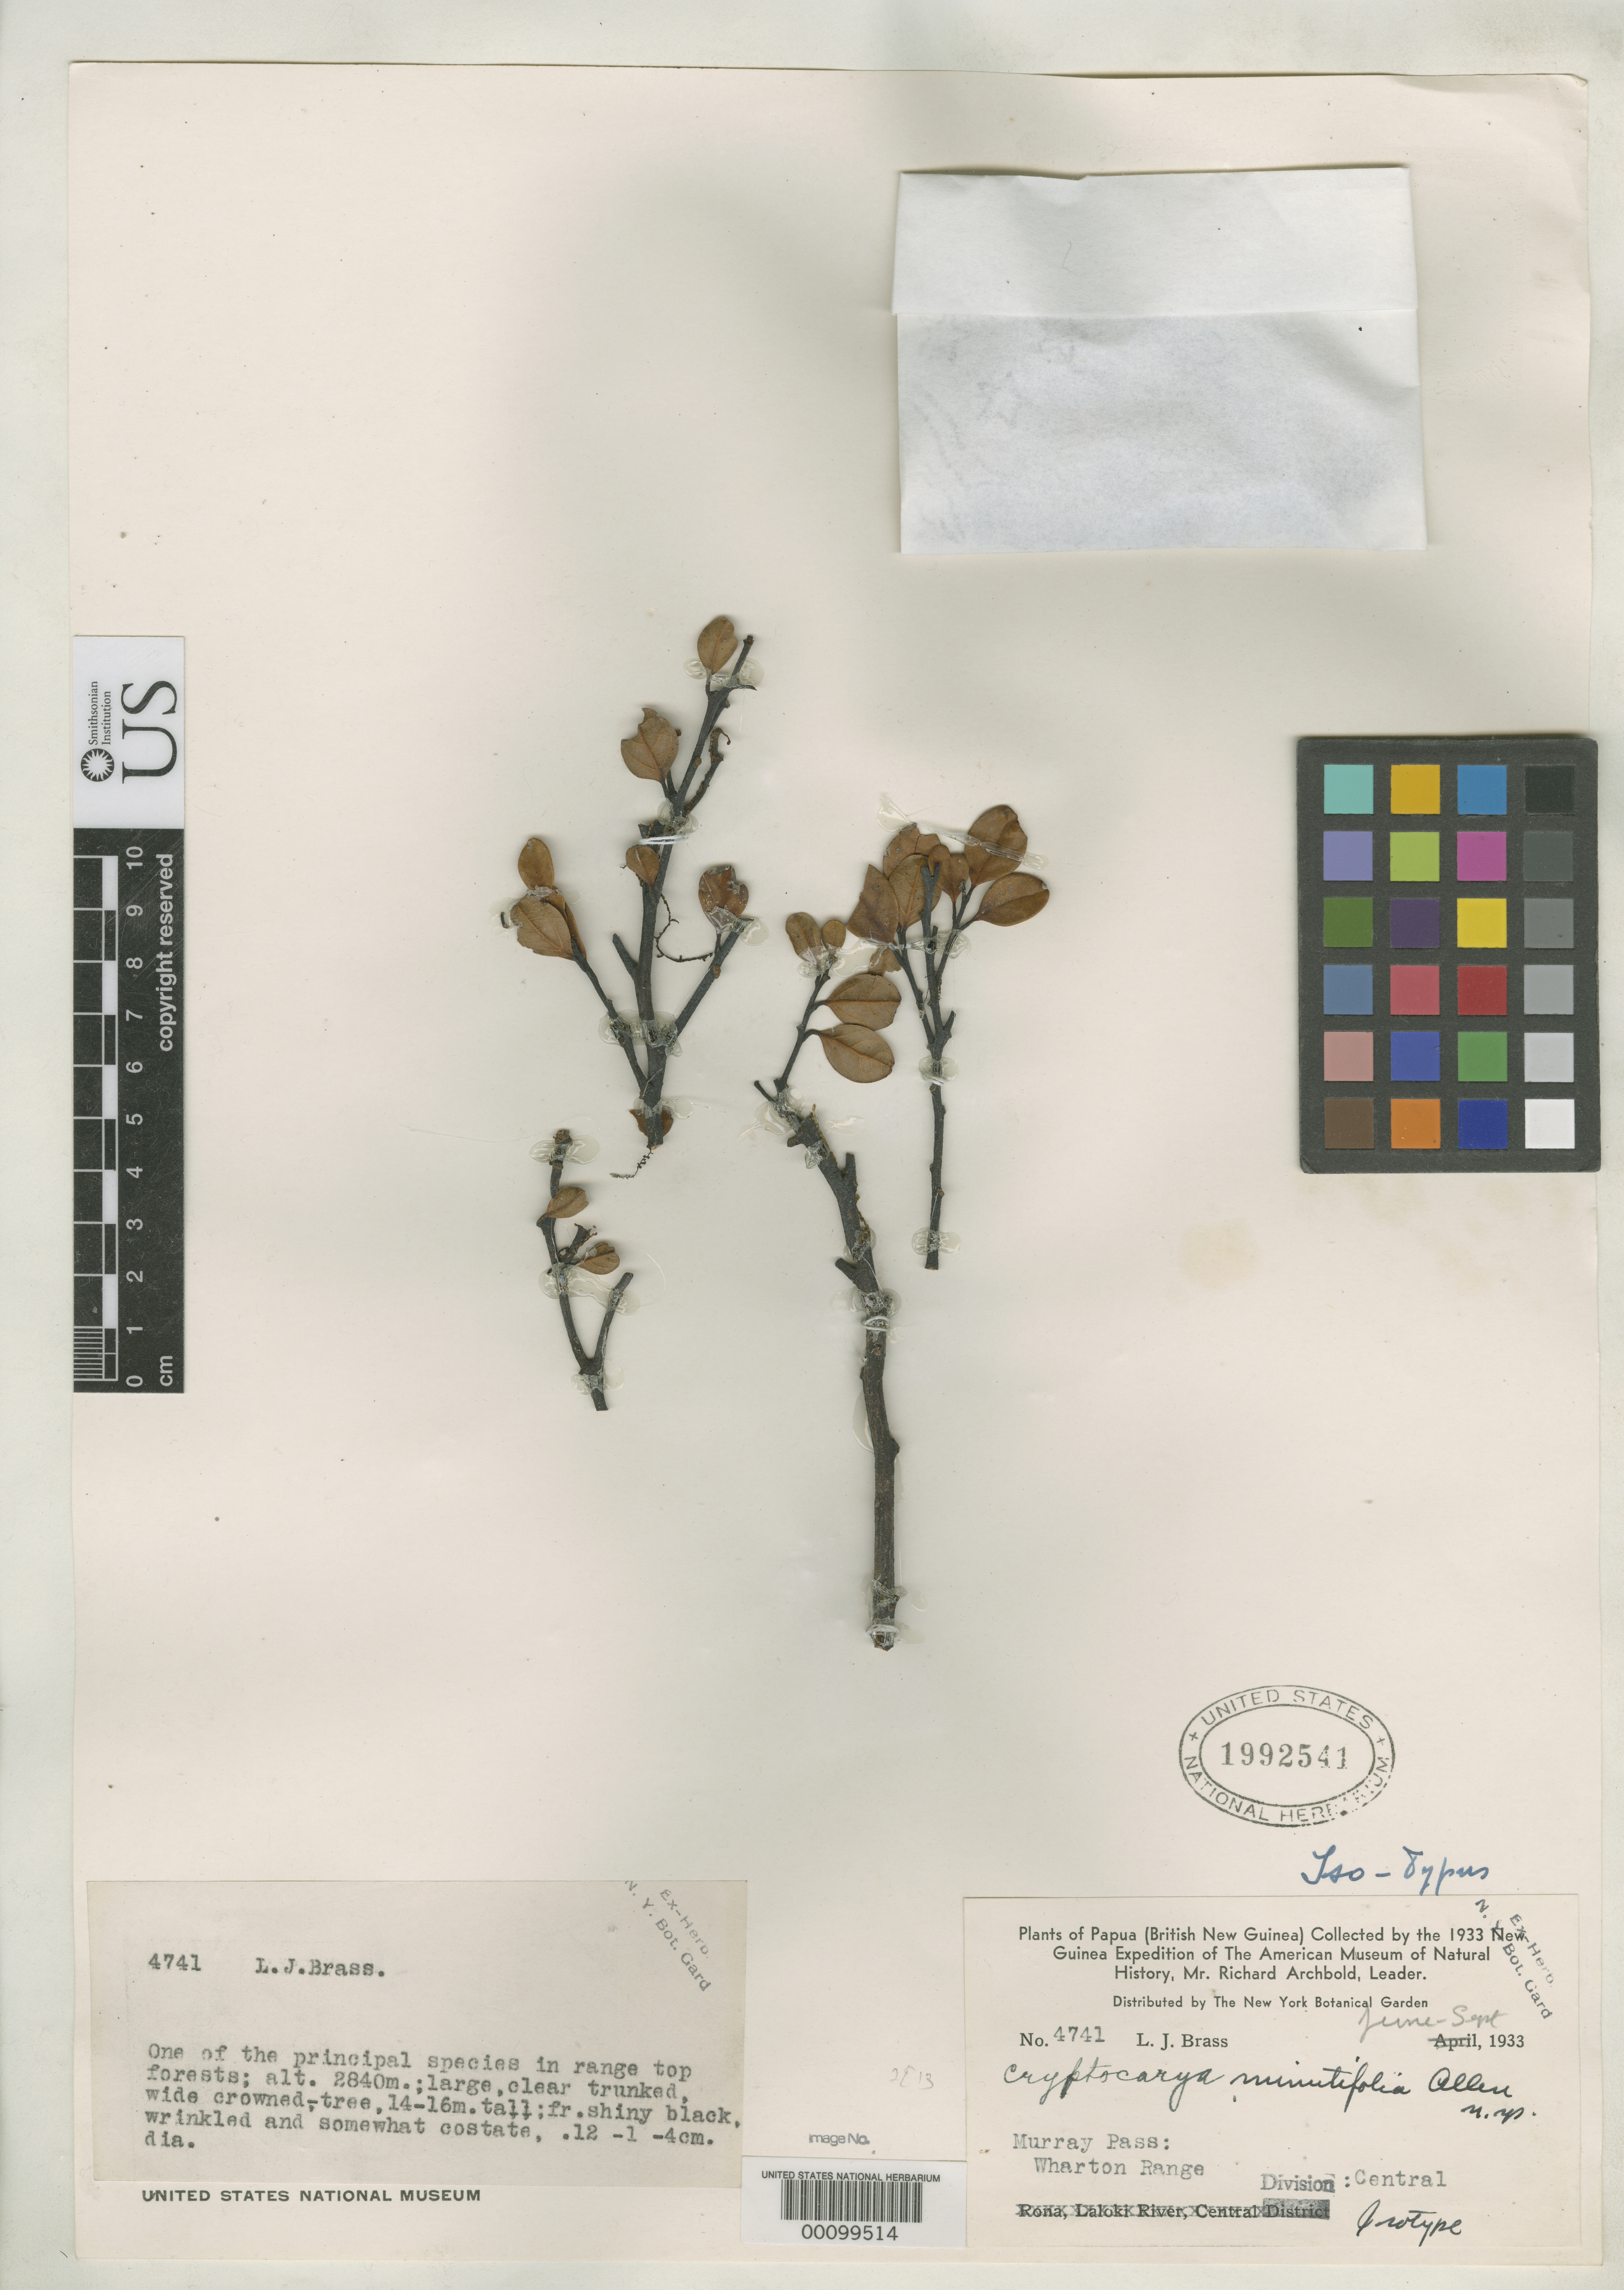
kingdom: Plantae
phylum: Tracheophyta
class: Magnoliopsida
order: Laurales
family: Lauraceae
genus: Cryptocarya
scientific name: Cryptocarya minutifolia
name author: C.K. Allen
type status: Isotype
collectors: L. J. Brass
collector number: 4741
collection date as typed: Jun 1933 to -- Sep 1933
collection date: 1933-06/1933-09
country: Papua New Guinea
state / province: Central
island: New Guinea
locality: Whartonrange, Murray Pass.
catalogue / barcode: US 1992541